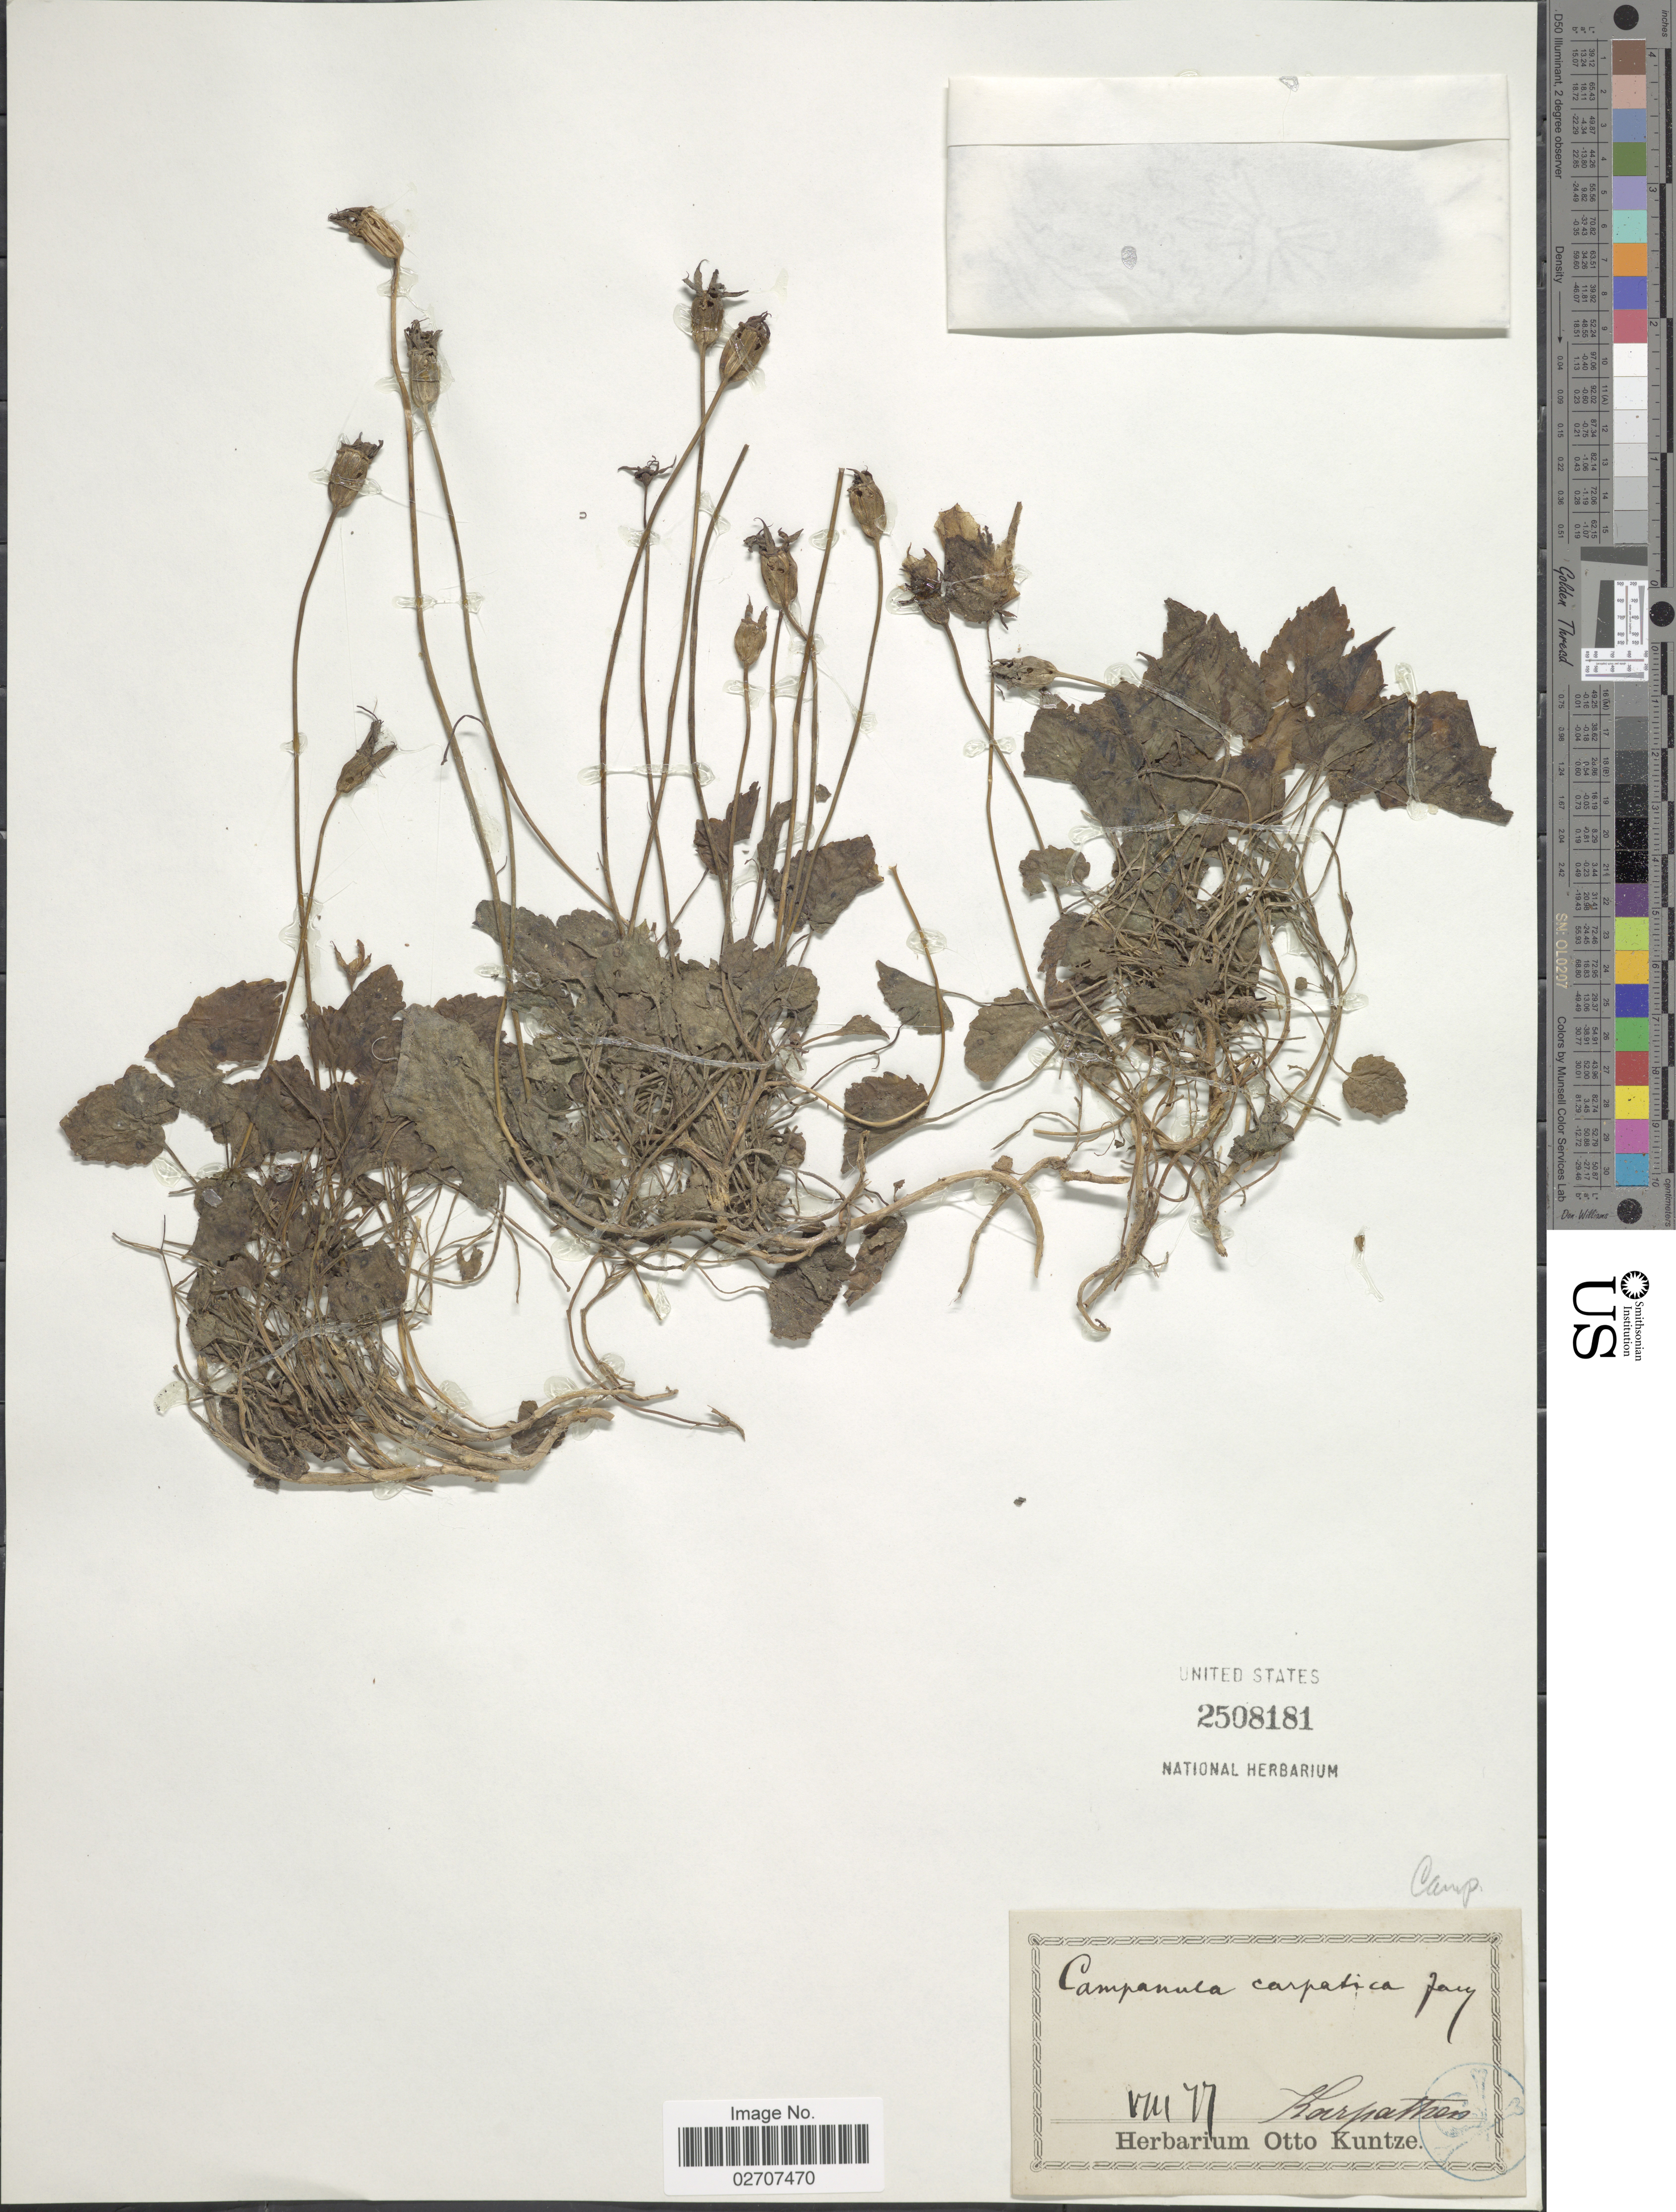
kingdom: Plantae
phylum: Tracheophyta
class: Magnoliopsida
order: Asterales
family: Campanulaceae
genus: Campanula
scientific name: Campanula carpatica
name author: Jacq.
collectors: ex herb. Otto Kuntze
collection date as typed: Transcribed d/m/y: /8/77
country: Greece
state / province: South Aegean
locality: Karpathos.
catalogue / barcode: US 2508181